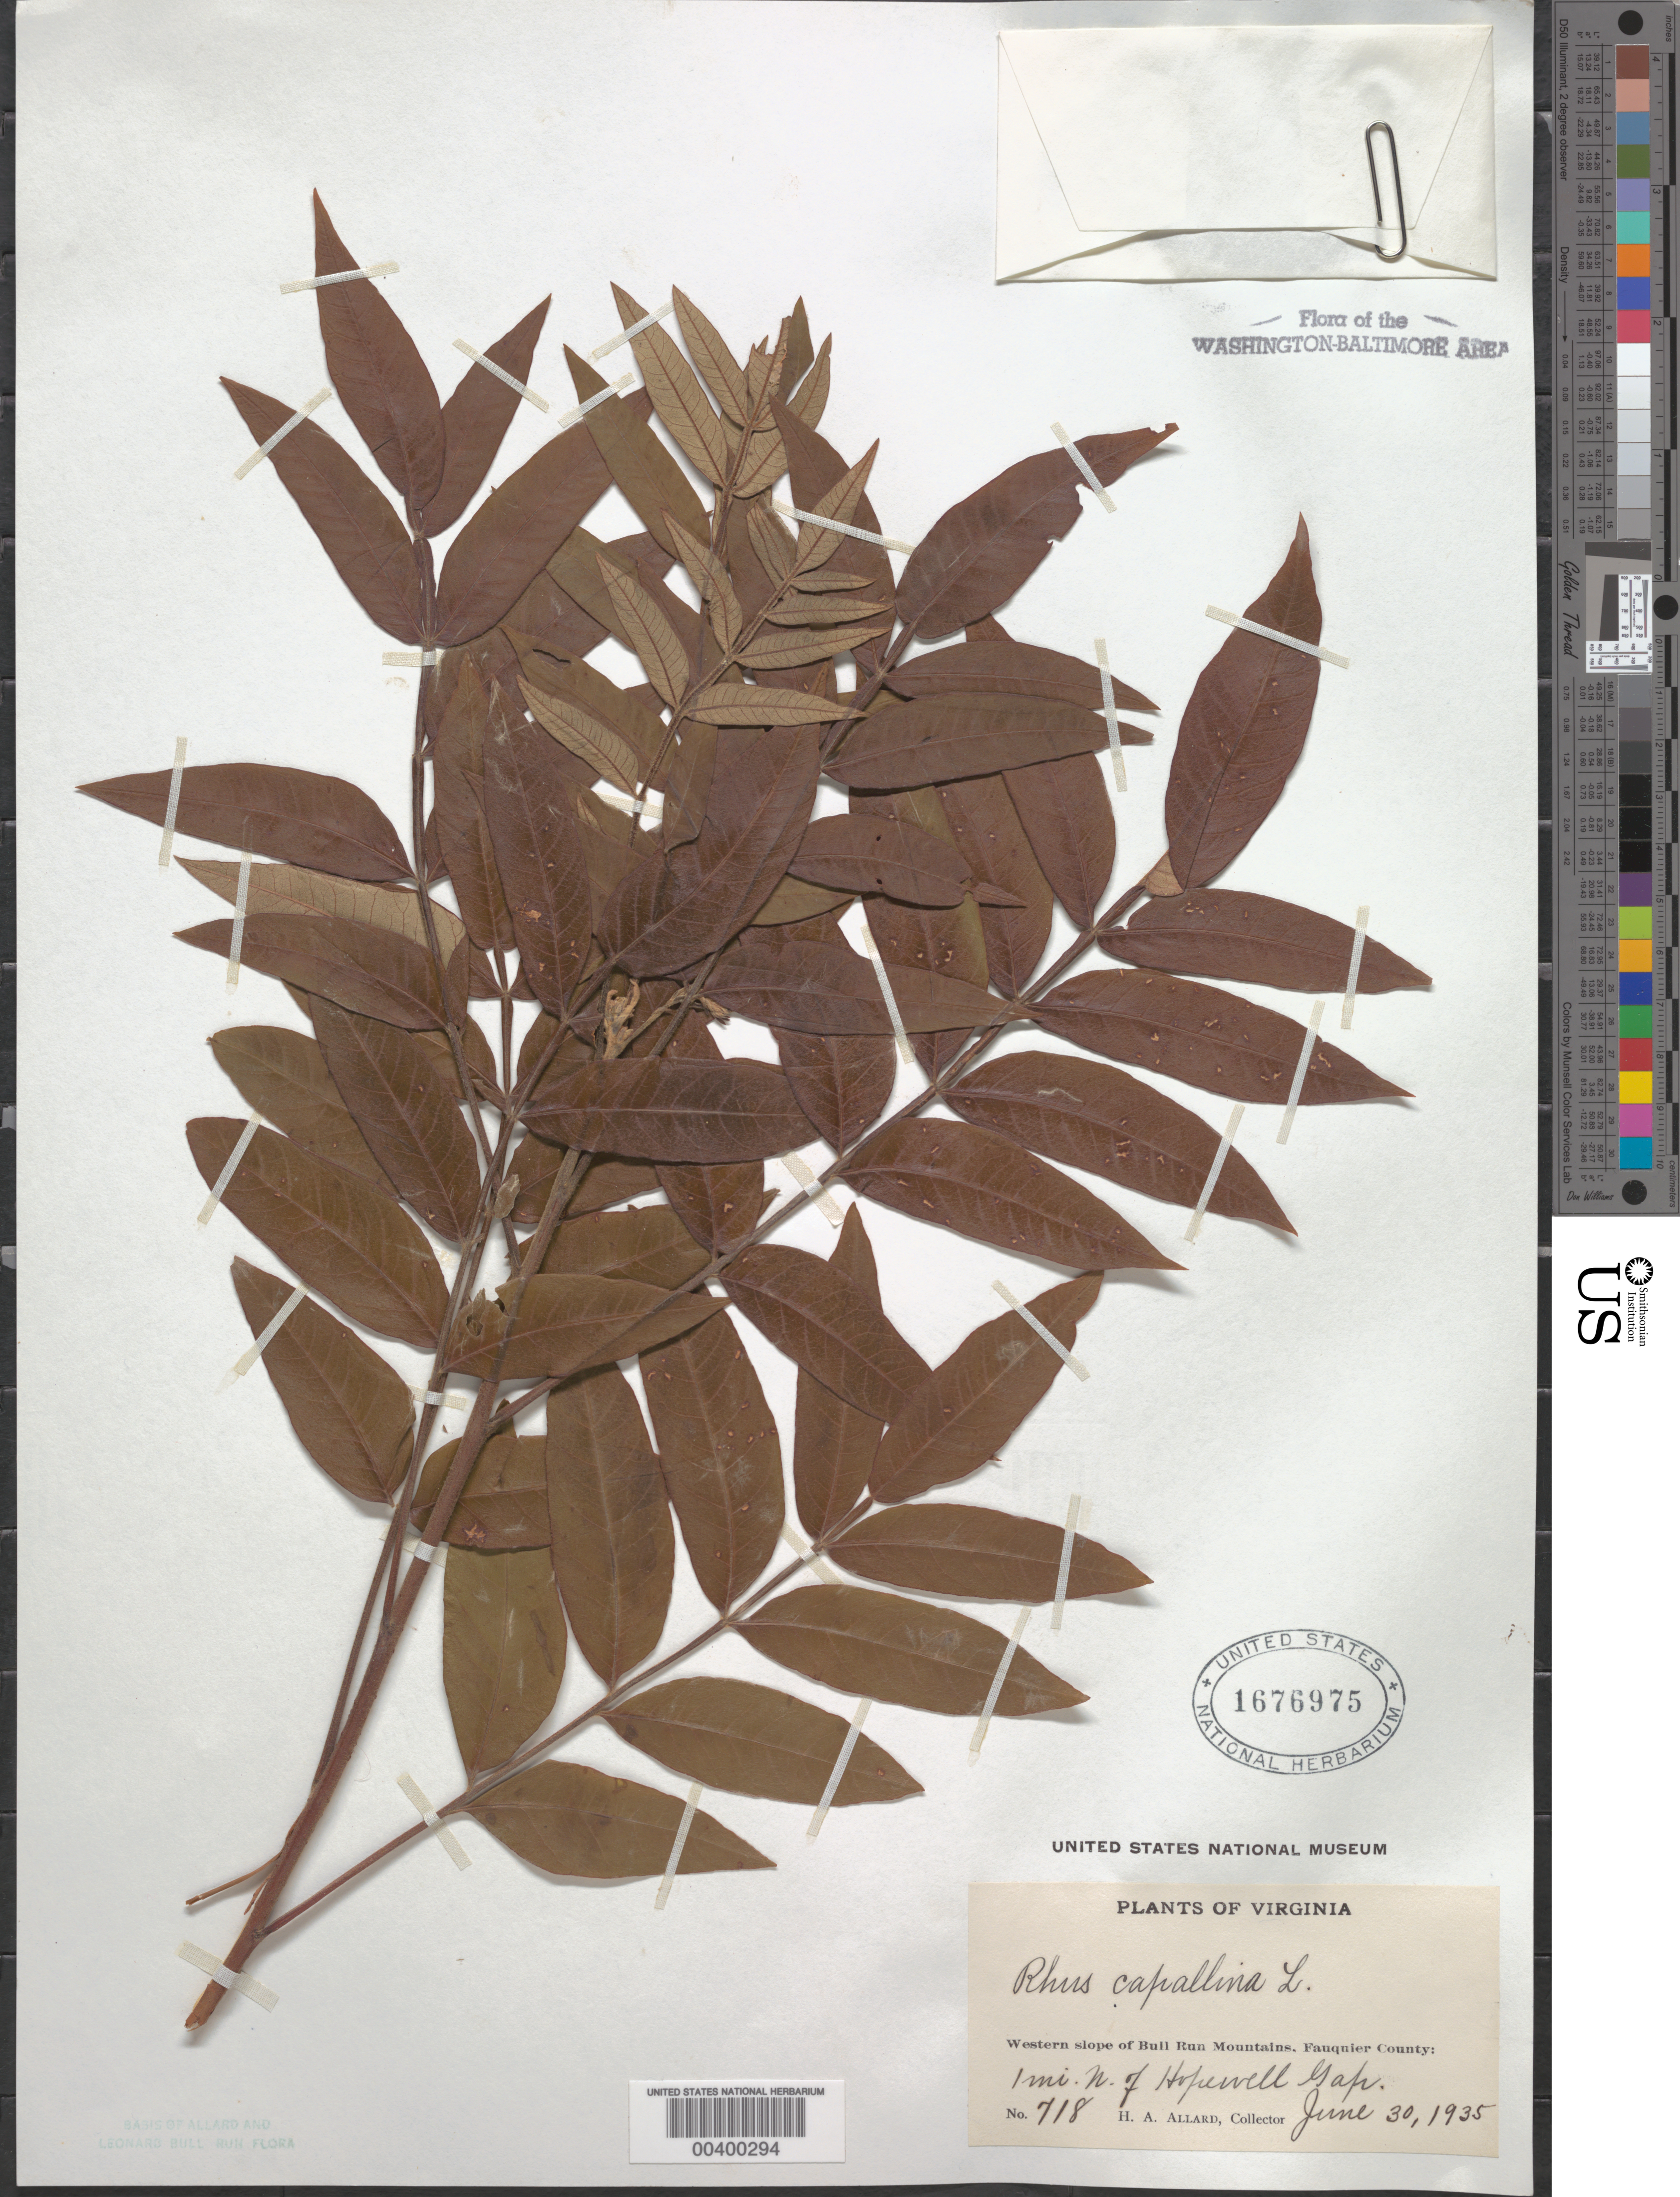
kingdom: Plantae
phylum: Tracheophyta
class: Magnoliopsida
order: Sapindales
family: Anacardiaceae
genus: Rhus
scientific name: Rhus copallinum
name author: L.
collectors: H. A. Allard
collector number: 718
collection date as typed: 30 Jun 1935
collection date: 1935-06-30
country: United States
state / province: Virginia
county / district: Fauquier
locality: North of Hopewell Gap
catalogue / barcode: US 1676975